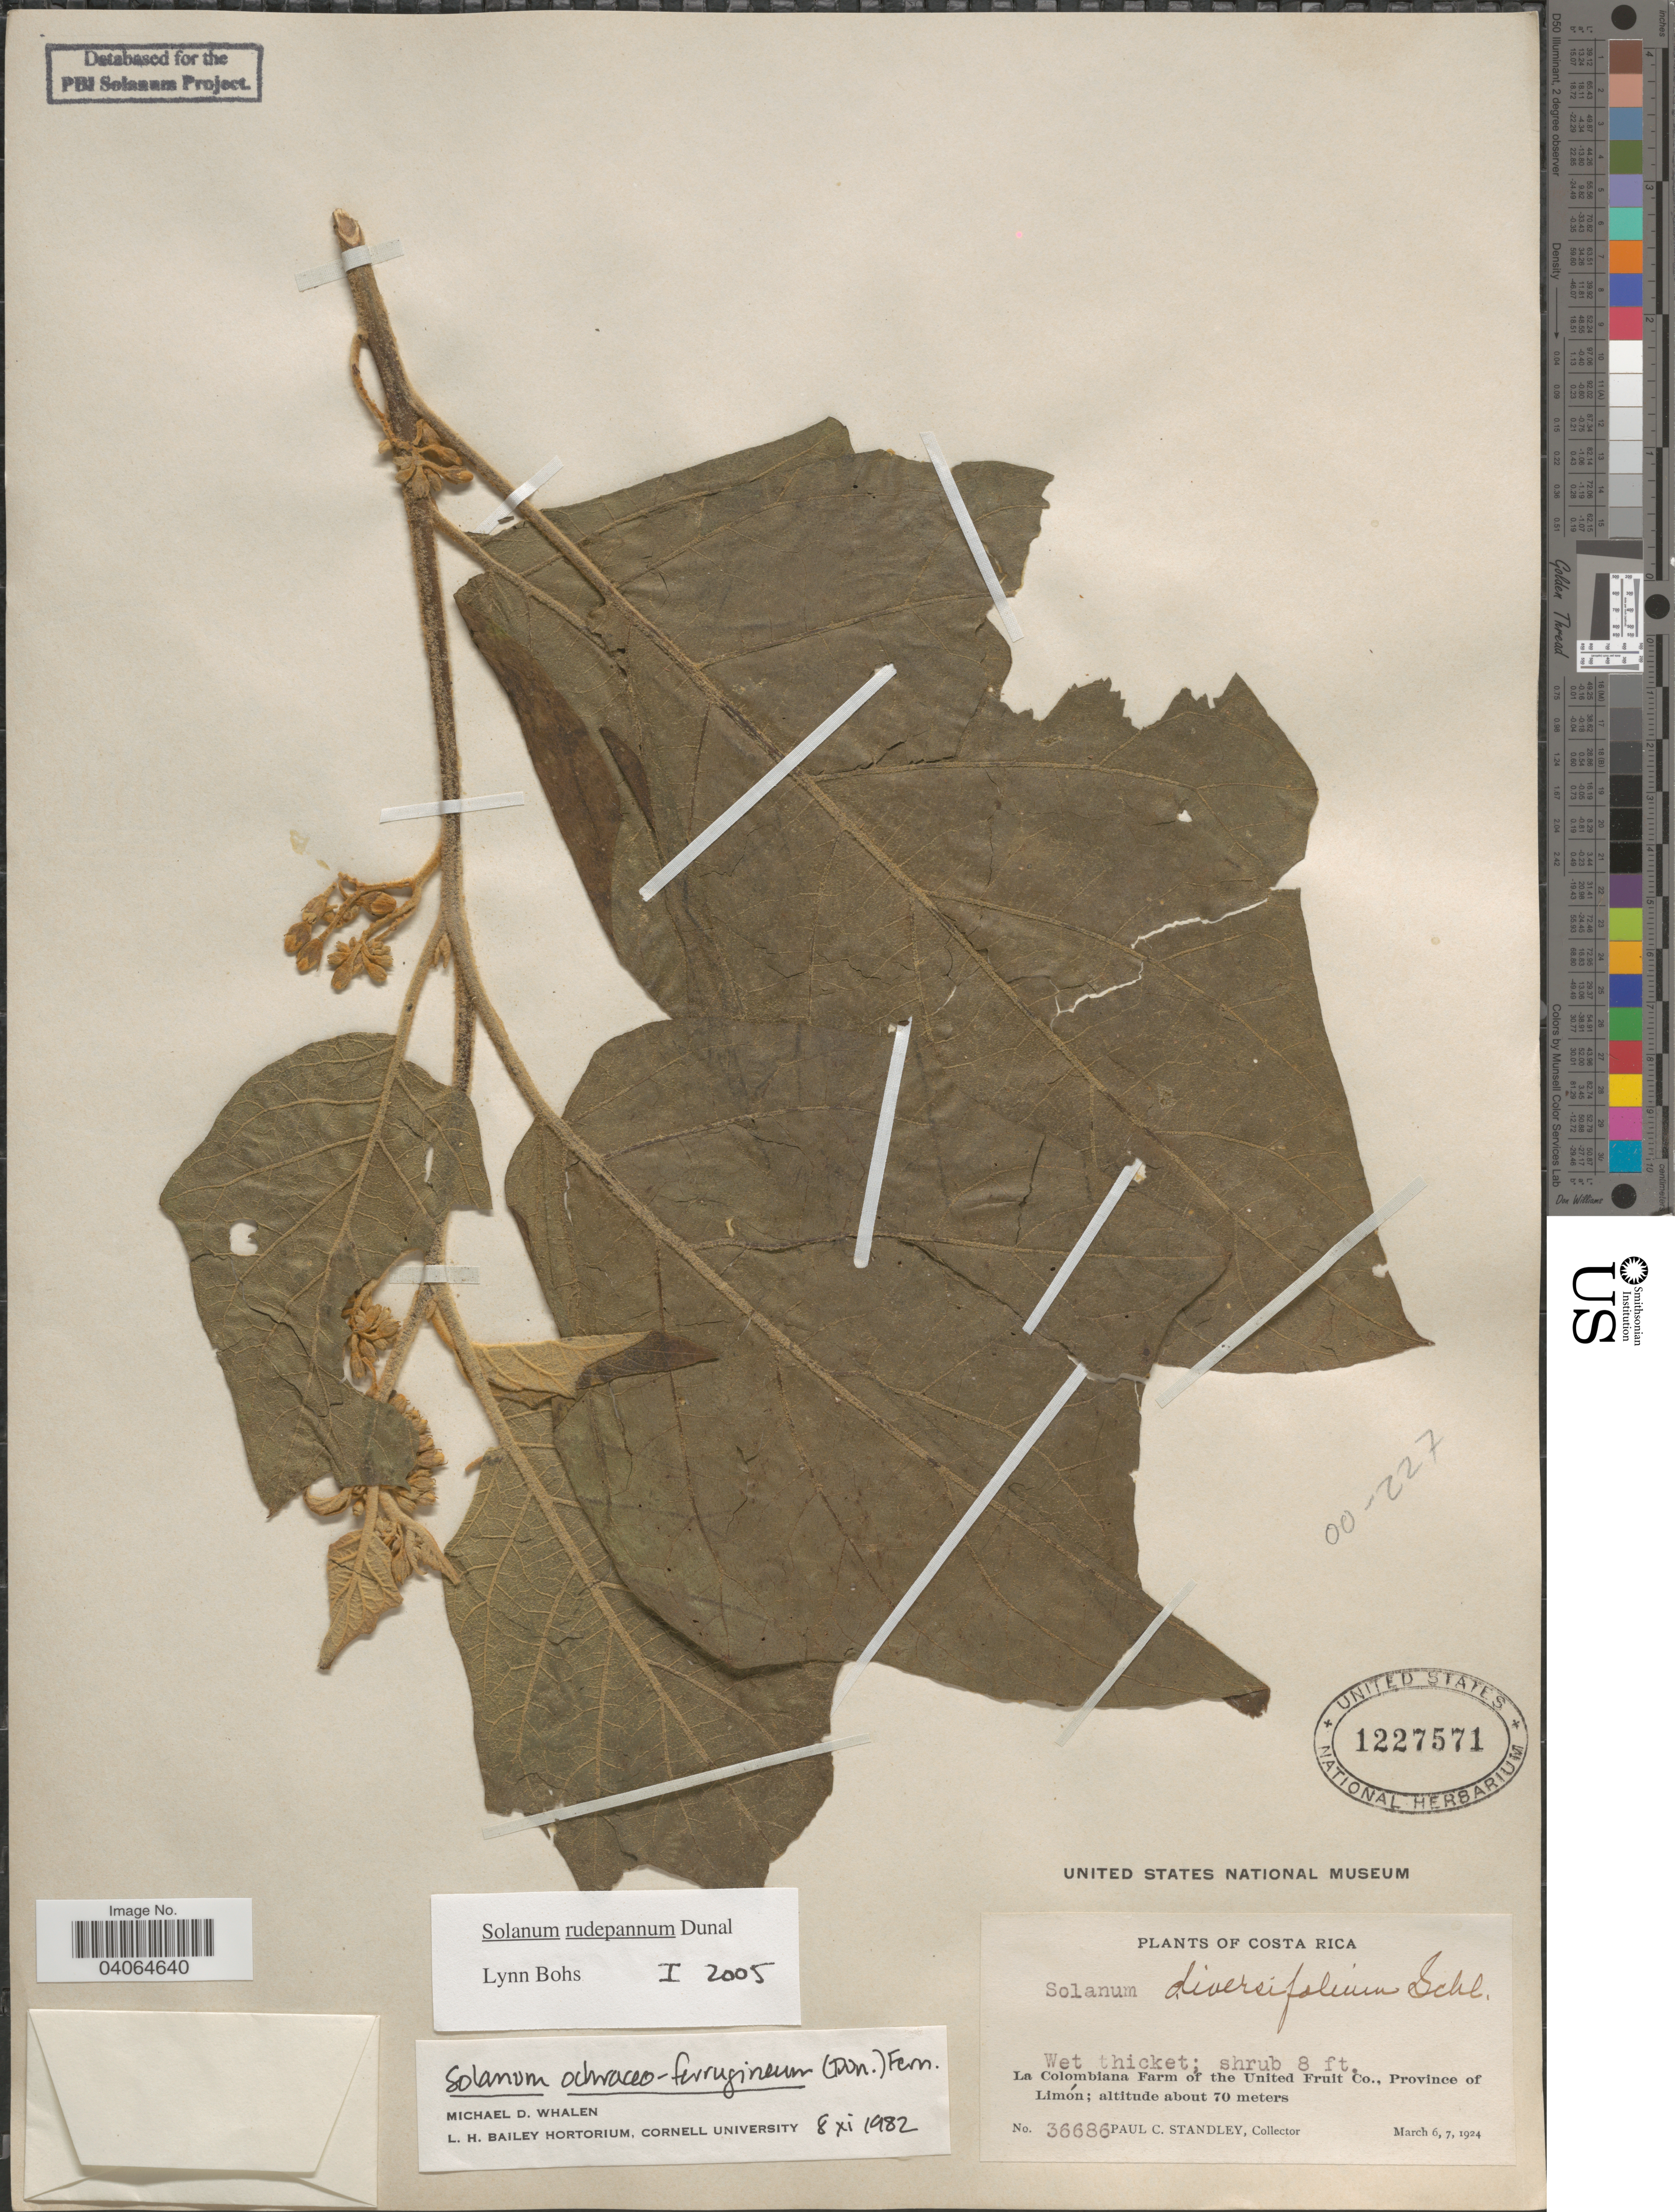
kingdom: Plantae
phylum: Tracheophyta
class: Magnoliopsida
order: Solanales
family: Solanaceae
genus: Solanum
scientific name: Solanum rudepannum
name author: Dunal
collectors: P. C. Standley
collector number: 36686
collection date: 1924-03-06/1924-03-07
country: Costa Rica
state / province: Limón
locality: La Colombiana Farm of the United Fruit Co.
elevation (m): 70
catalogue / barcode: US 1227571